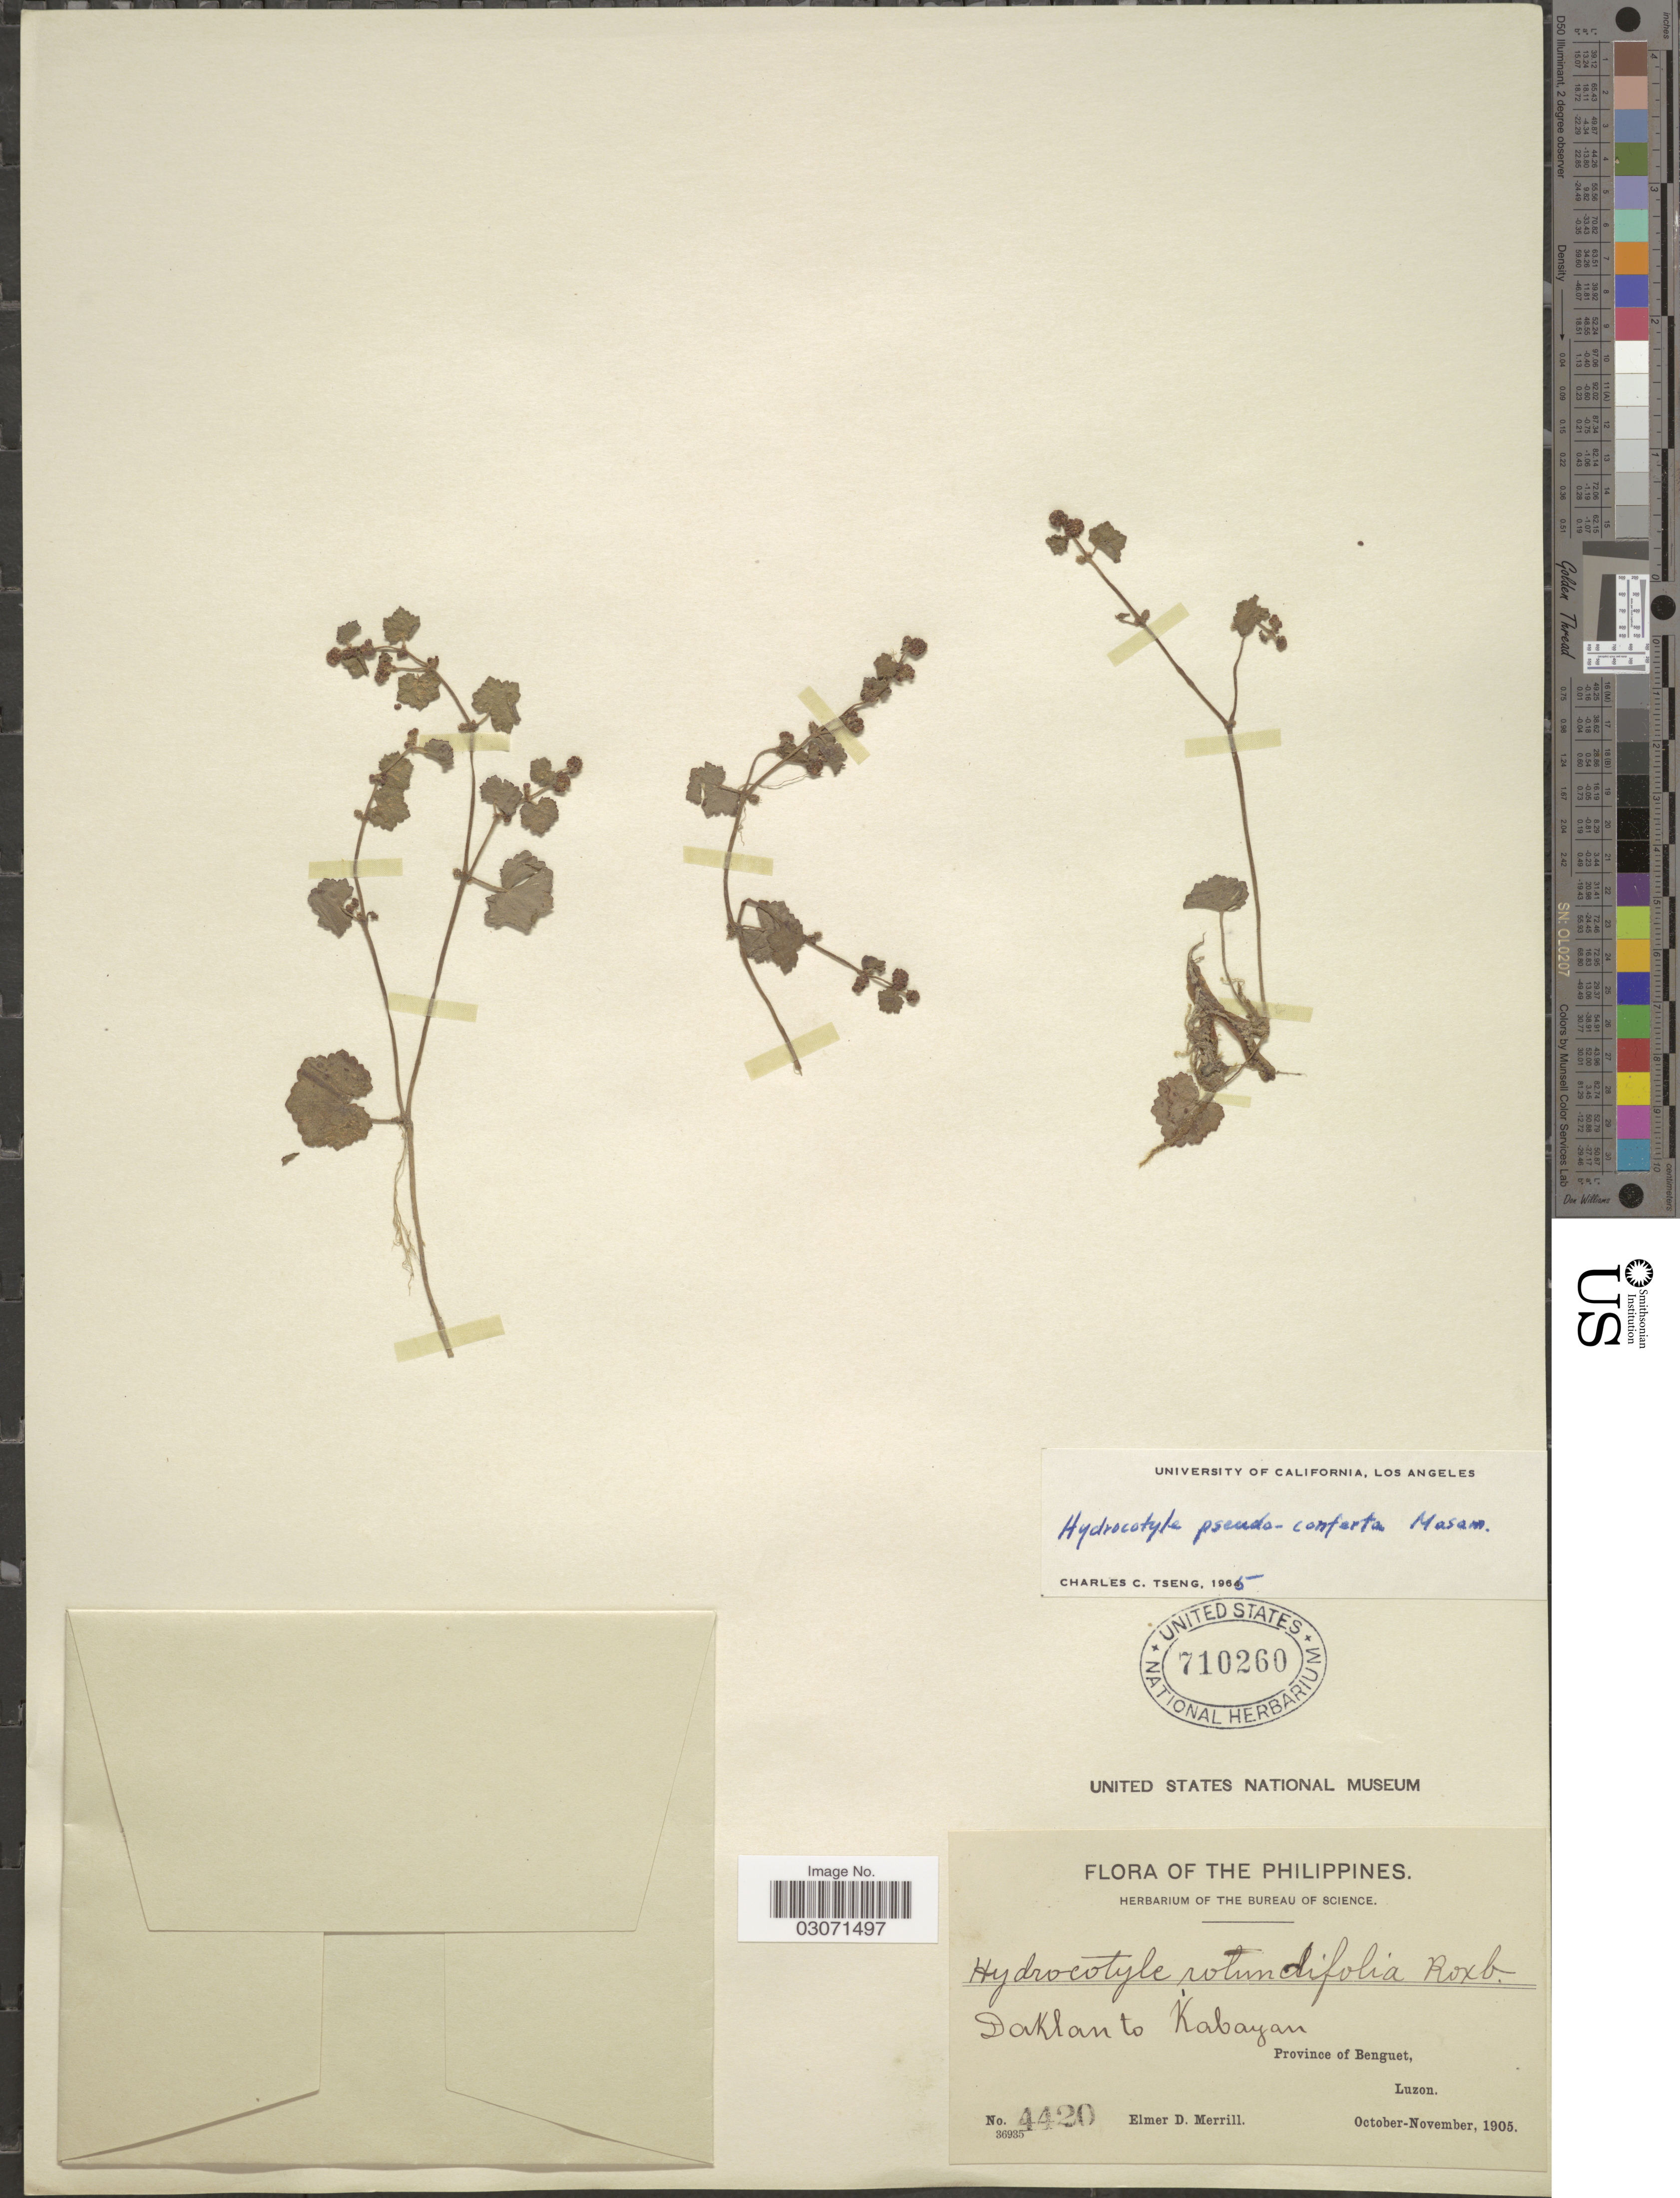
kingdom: Plantae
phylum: Tracheophyta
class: Magnoliopsida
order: Apiales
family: Araliaceae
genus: Hydrocotyle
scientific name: Hydrocotyle pseudoconferta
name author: Masam.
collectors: E. D. Merrill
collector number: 4420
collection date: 1905-10/1905-11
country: Philippines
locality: Daklan to Kabayan. Province of Benguet. Luzon.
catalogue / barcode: US 710260